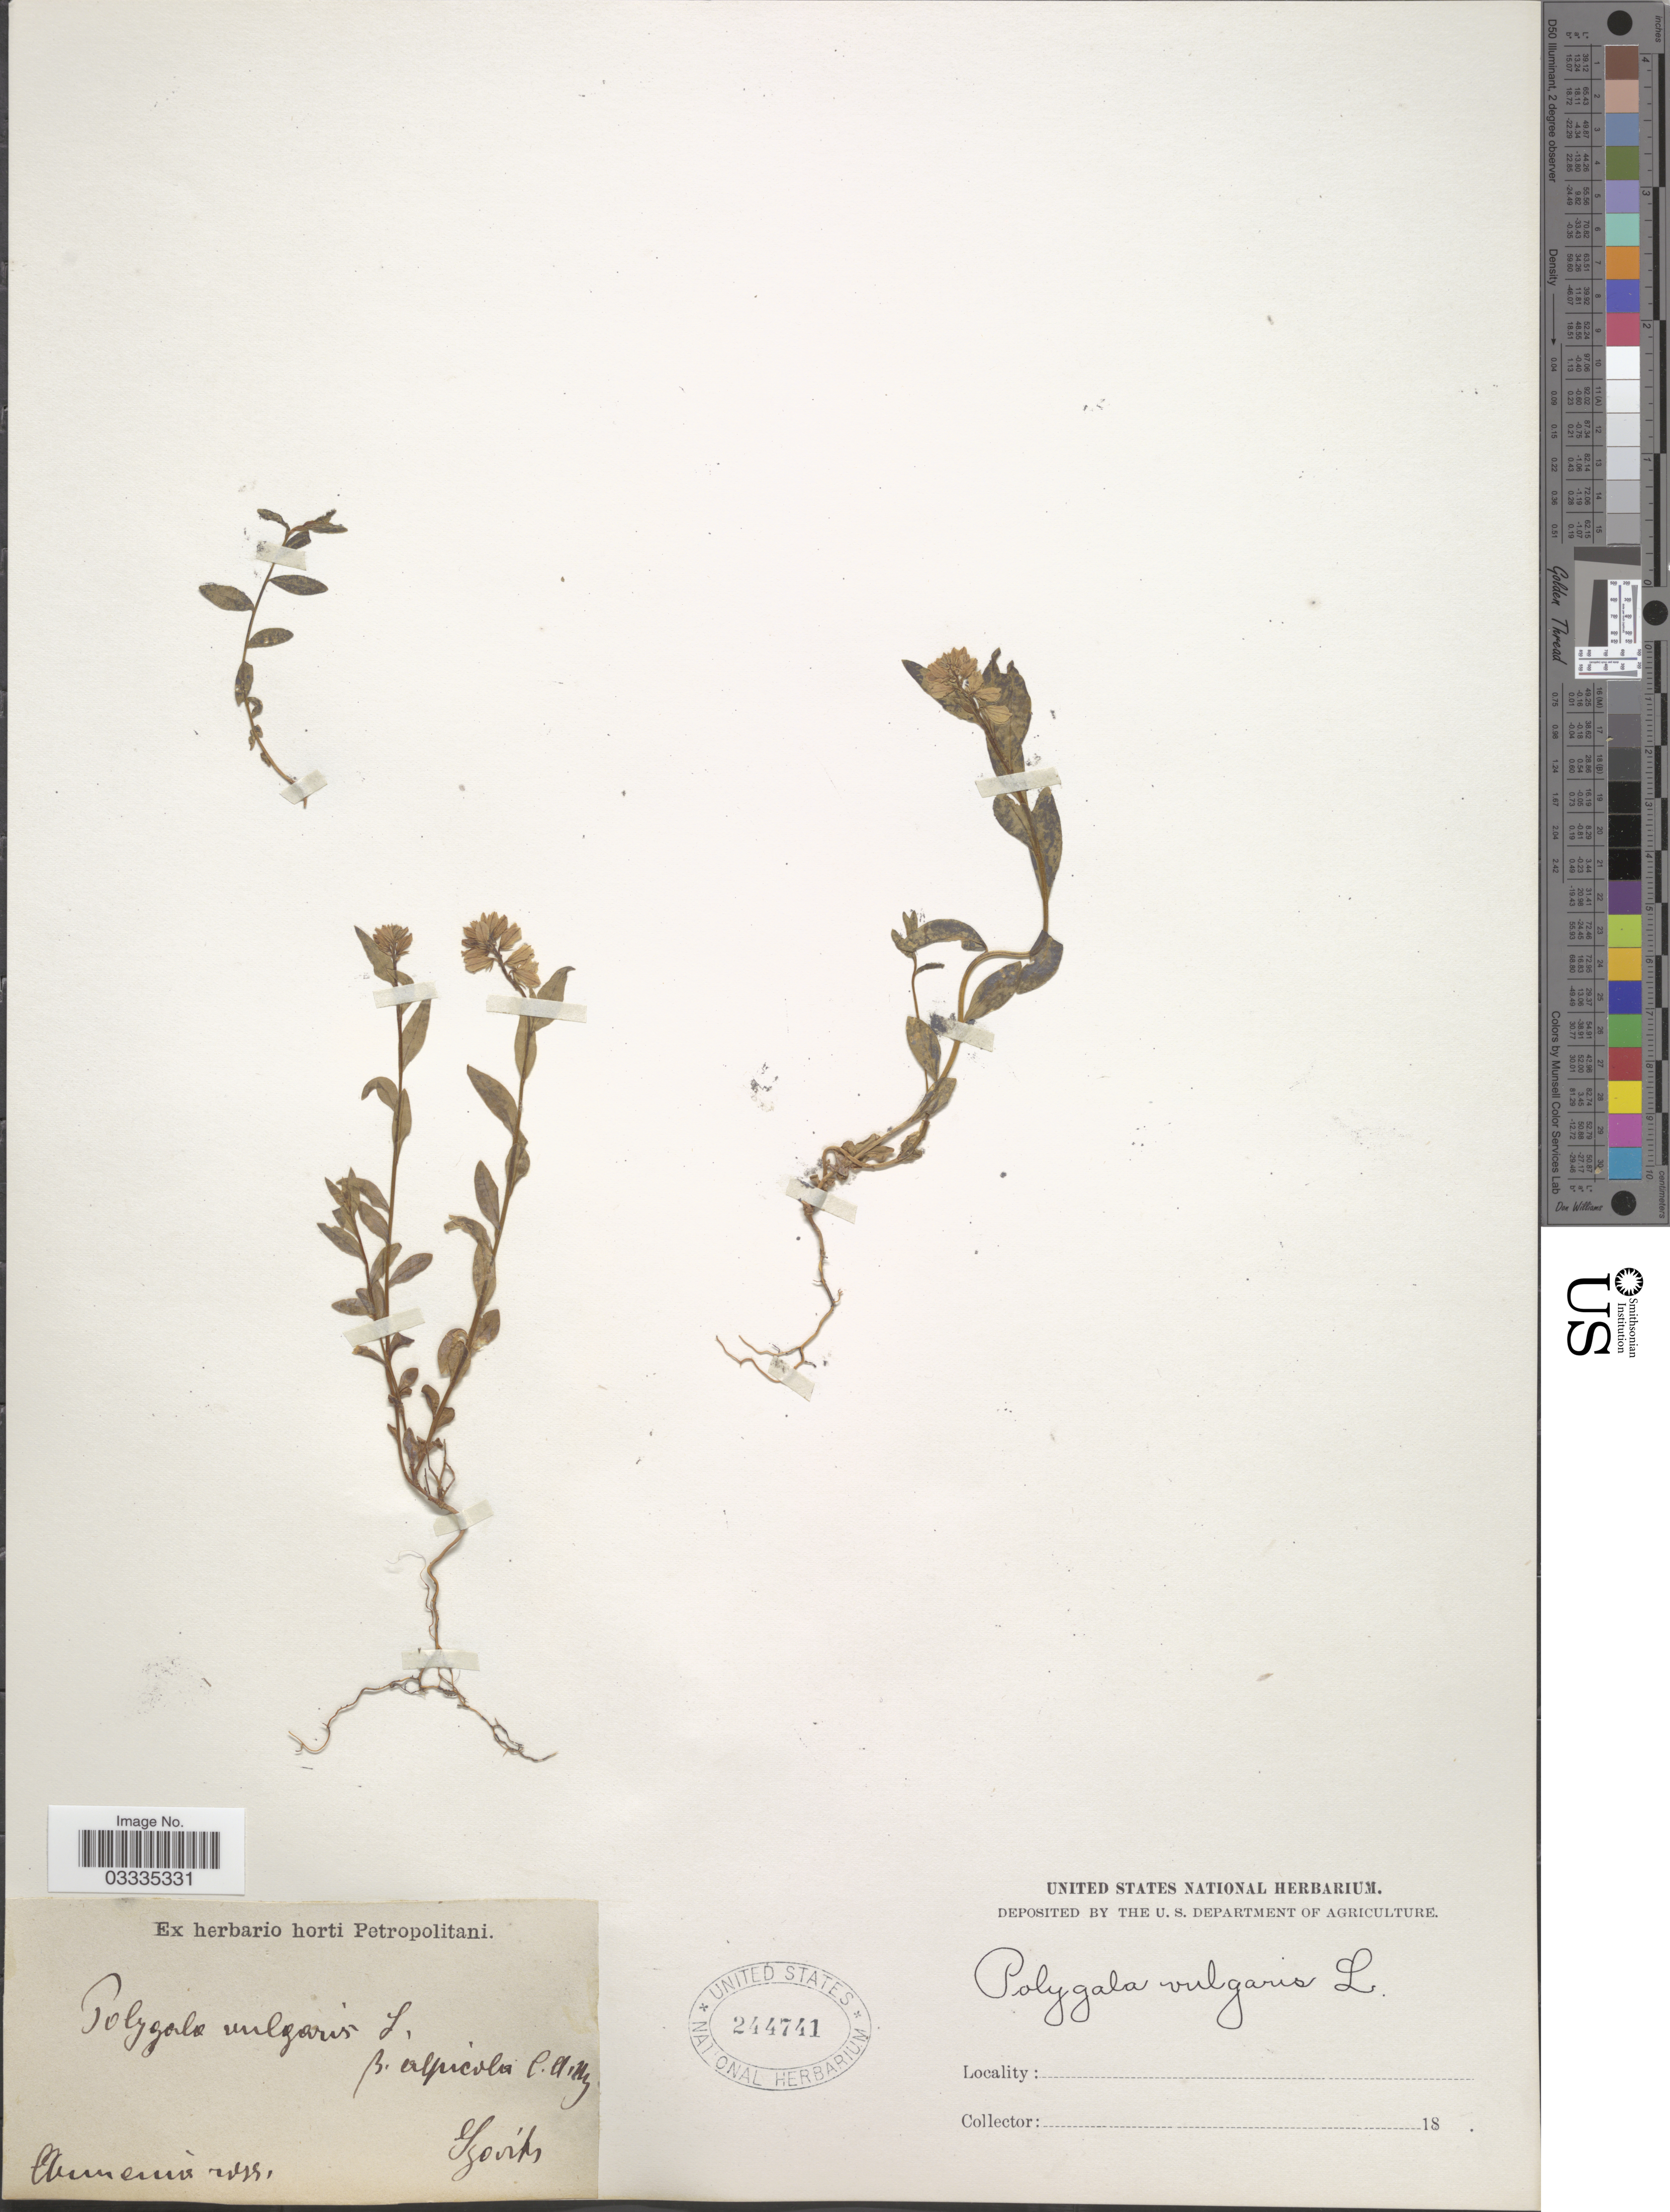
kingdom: Plantae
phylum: Tracheophyta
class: Magnoliopsida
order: Fabales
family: Polygalaceae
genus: Polygala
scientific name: Polygala vulgaris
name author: L.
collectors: Szovits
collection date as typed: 18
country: Armenia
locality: Armenia ross.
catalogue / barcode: US 244741